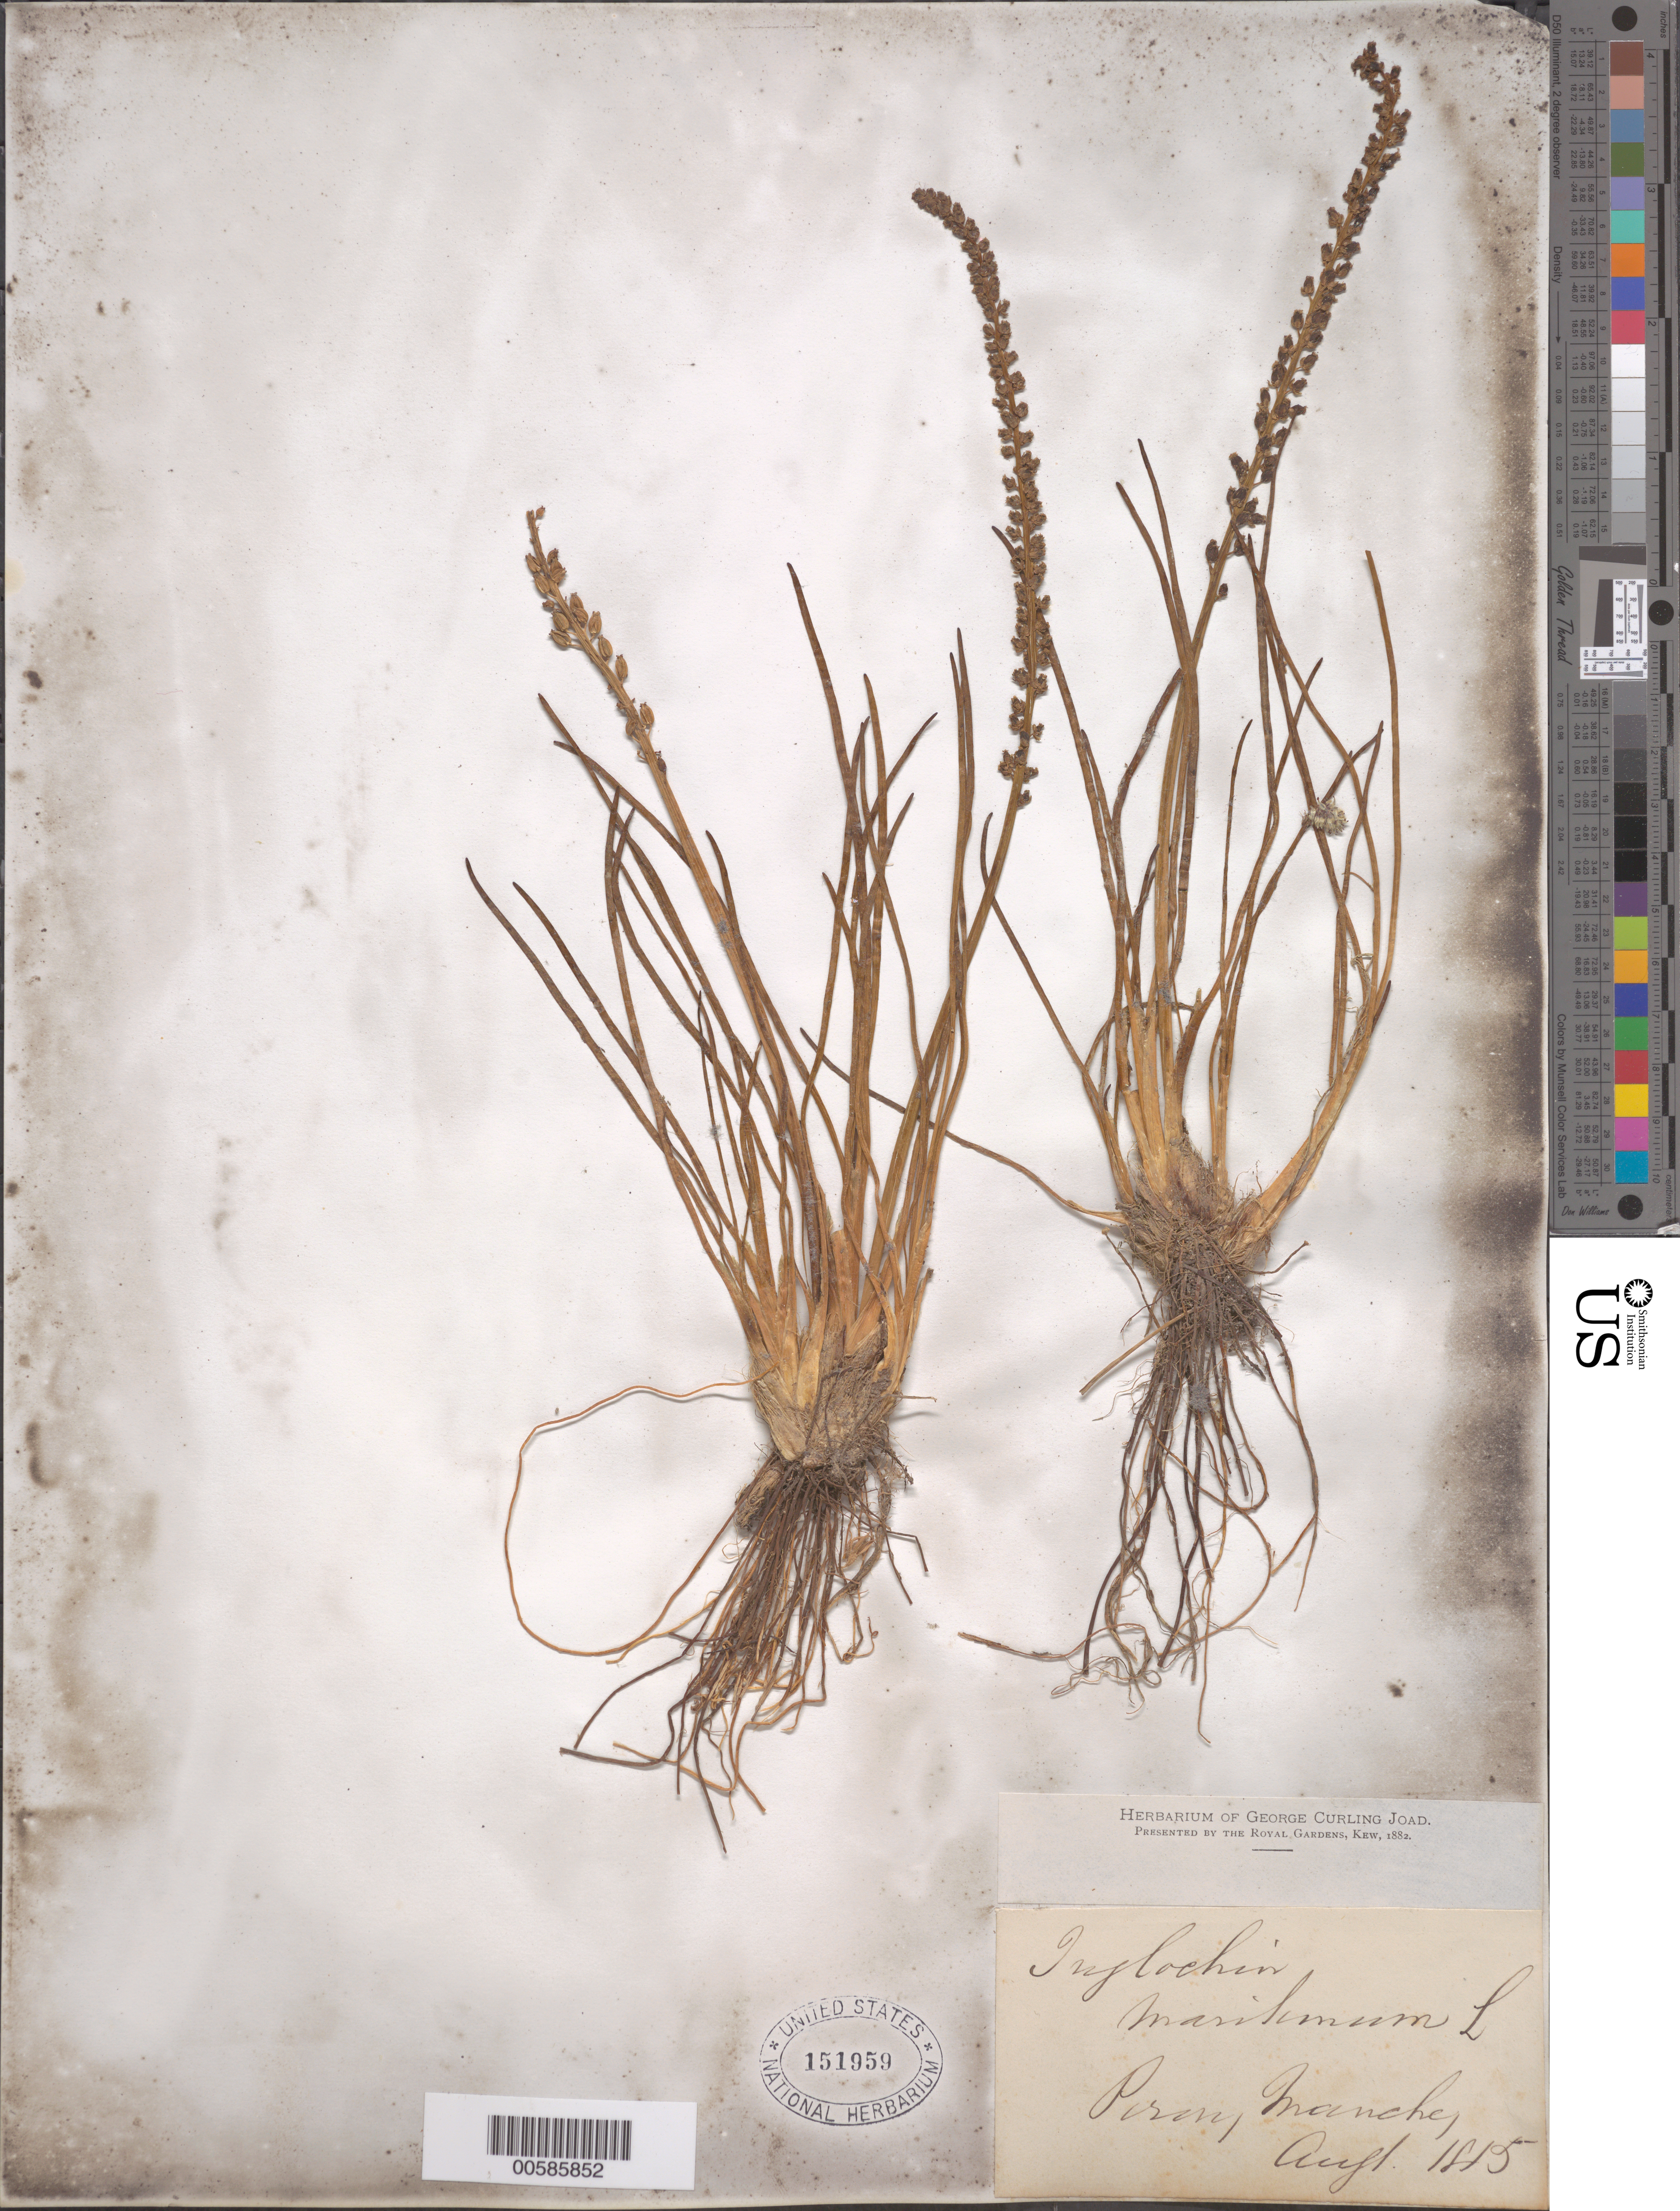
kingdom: Plantae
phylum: Tracheophyta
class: Liliopsida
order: Alismatales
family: Juncaginaceae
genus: Triglochin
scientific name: Triglochin maritima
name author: L.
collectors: G. Curling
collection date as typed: Aug 1815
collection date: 1815-08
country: France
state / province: Normandie (?)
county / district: Manche ?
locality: Piron, Manche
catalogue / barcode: US 151959